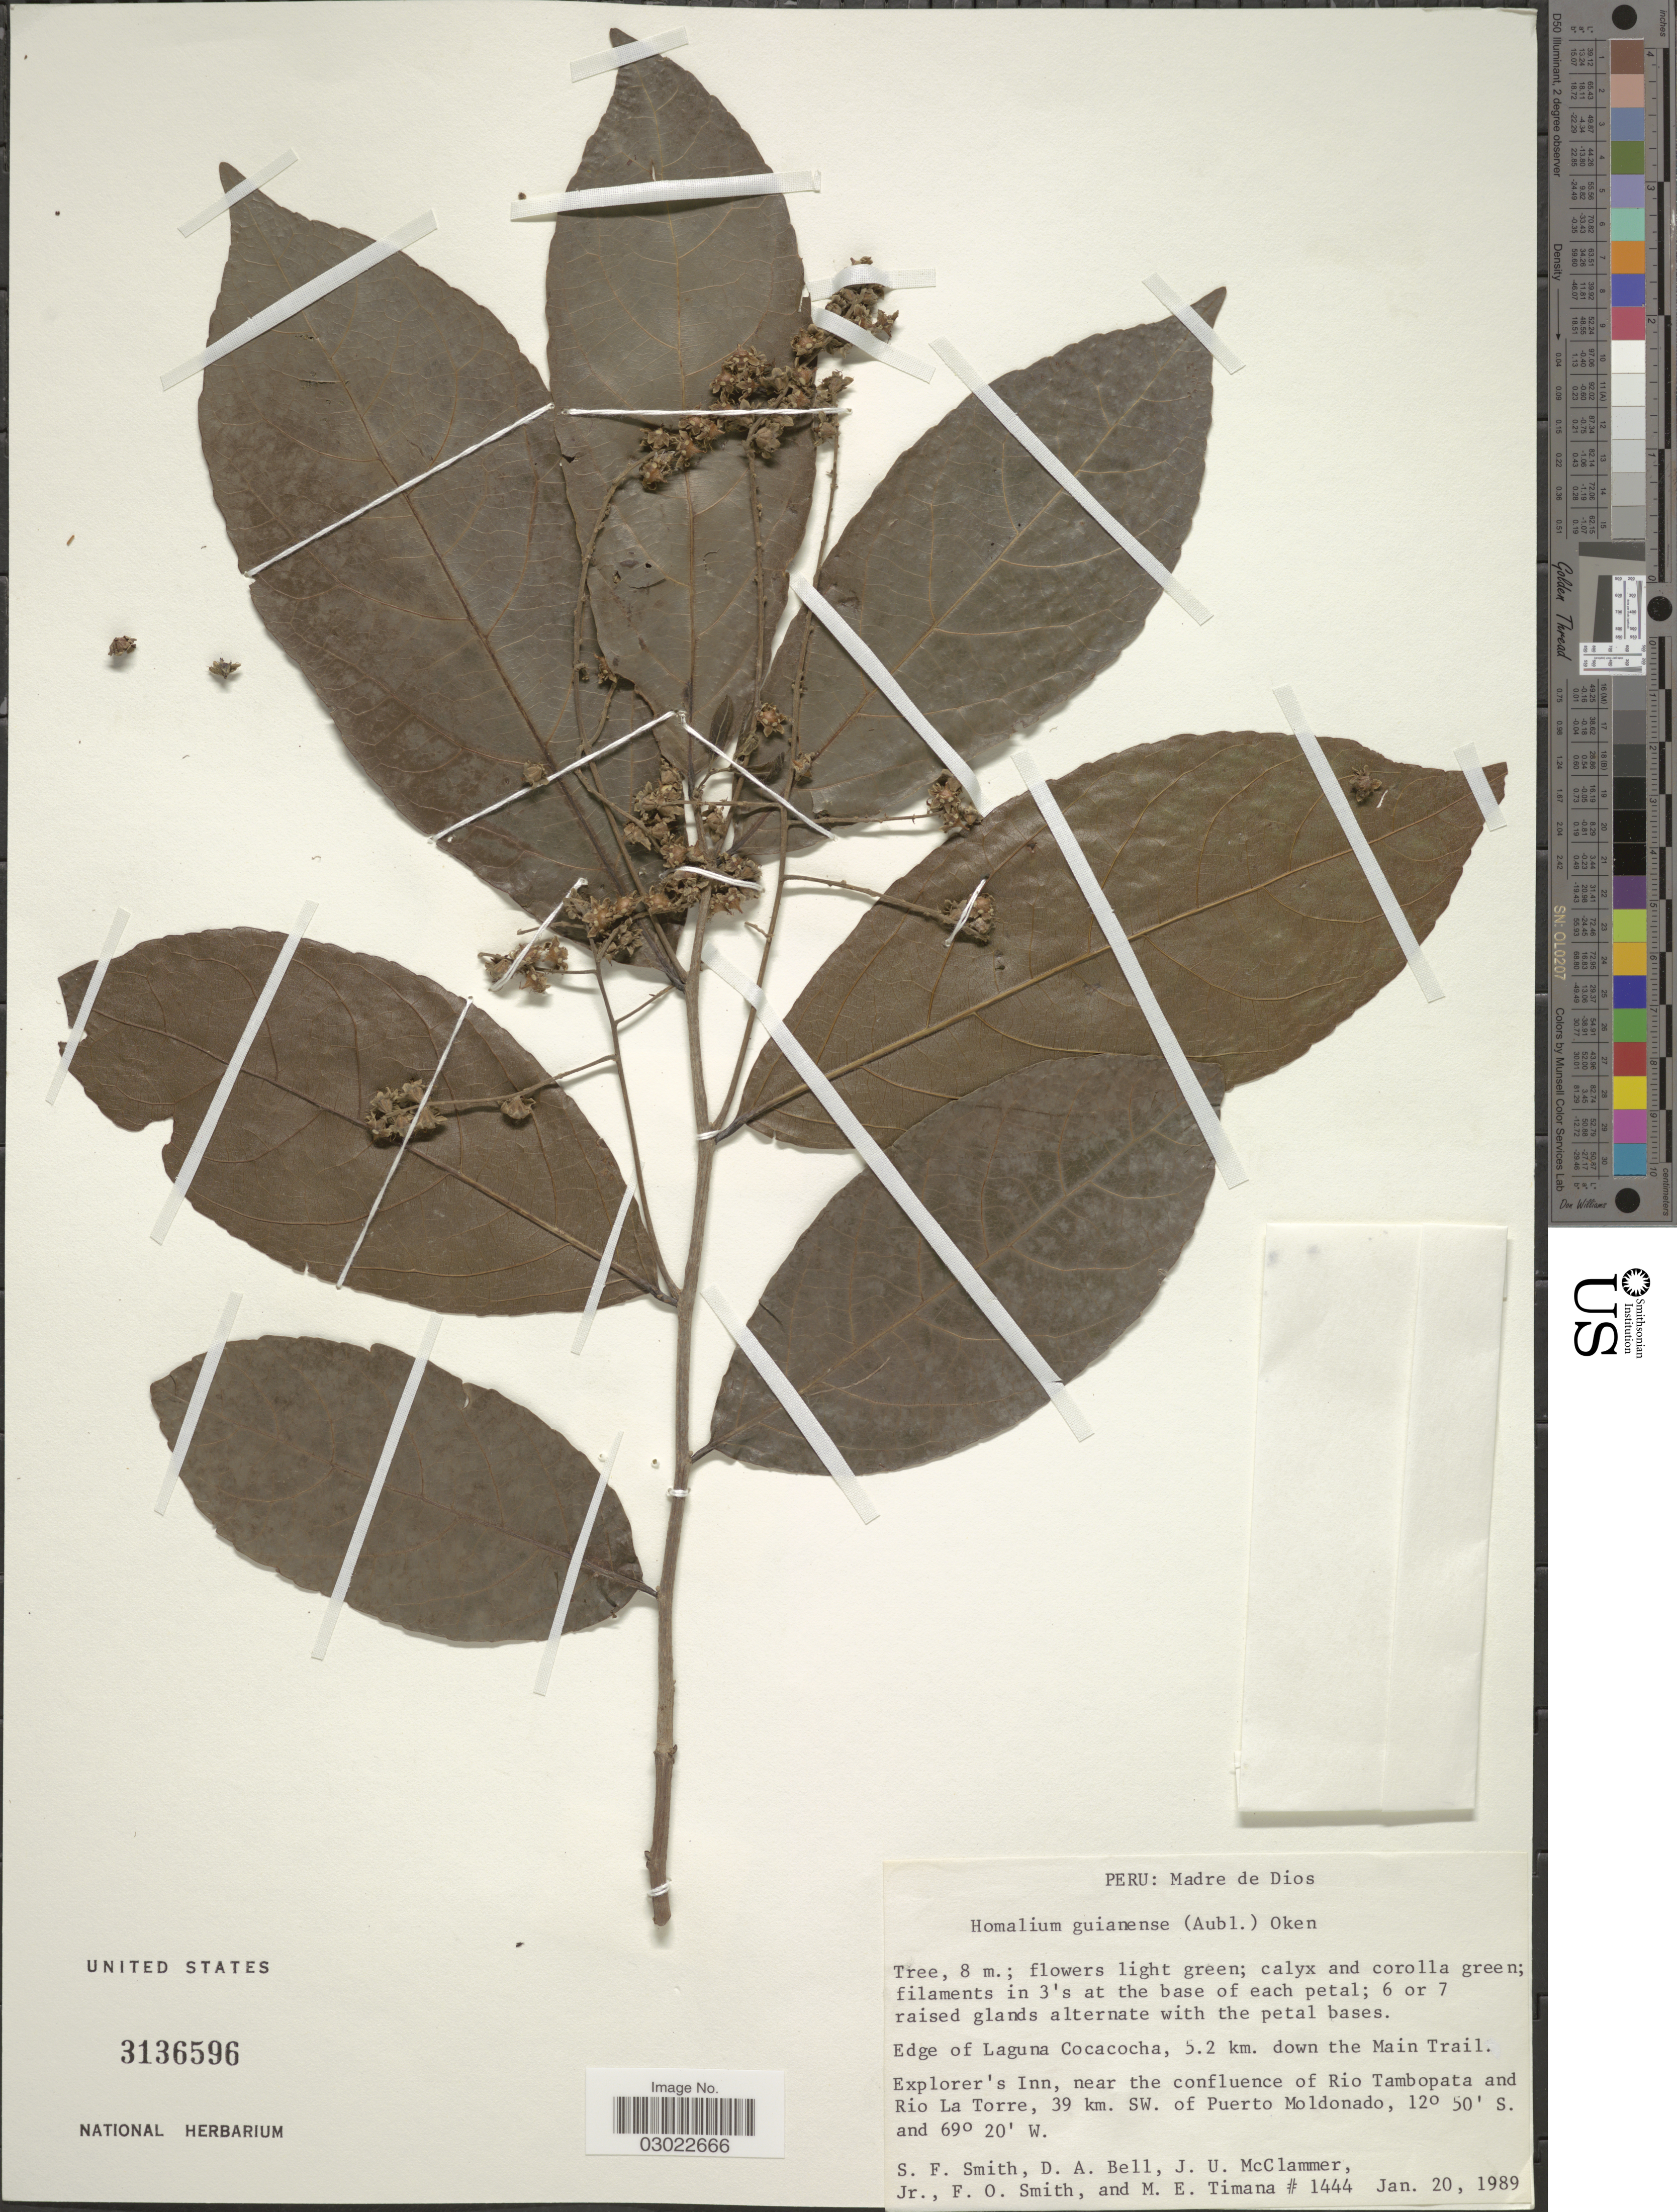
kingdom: Plantae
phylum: Tracheophyta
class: Magnoliopsida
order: Malpighiales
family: Salicaceae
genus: Homalium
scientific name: Homalium guianense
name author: (Aubl.) Oken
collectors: S.F. Smith, D. A. Bell, J. McClammer Jr. & F. Smith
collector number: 1444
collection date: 1989-01-20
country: Peru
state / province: Madre de Dios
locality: Edge of Laguna Cocacocha, 5.2 km. down the Main Trail. Explorer's Inn, near the confluence of Rio Tambopata and Rio La Torre, 39 km. SW. of Puerto Moldonado.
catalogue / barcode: US 3136596